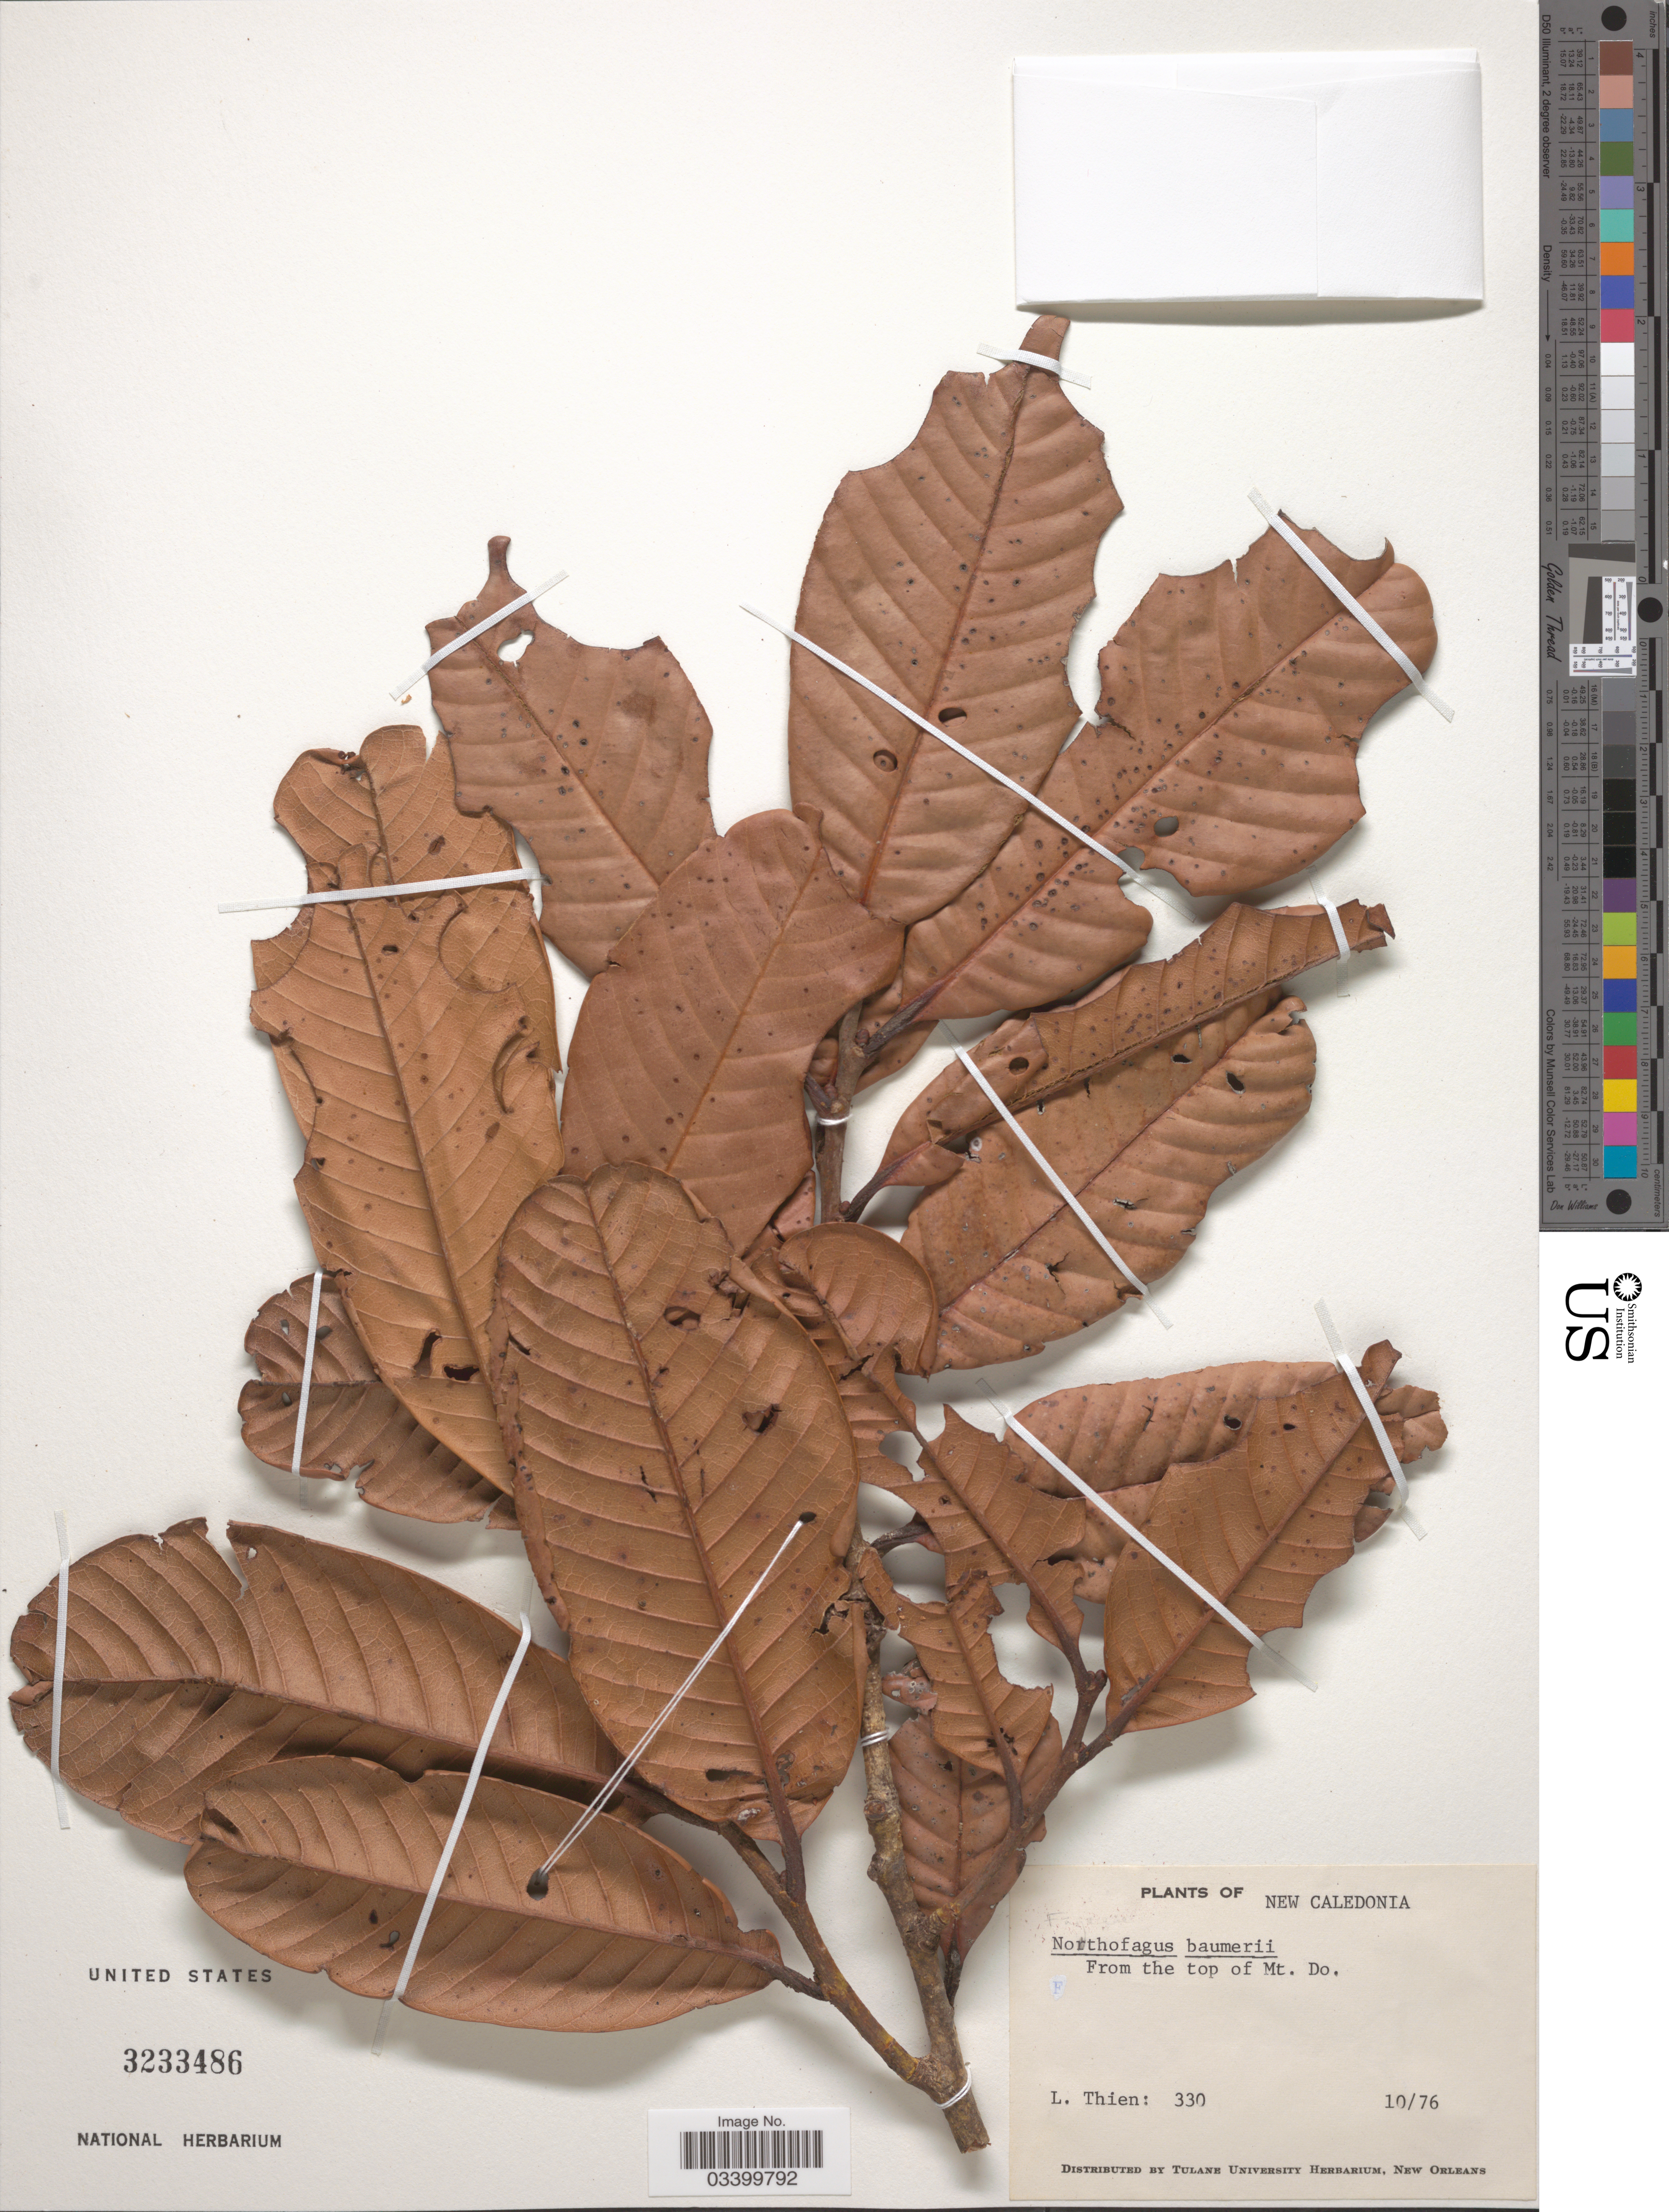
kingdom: Plantae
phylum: Tracheophyta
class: Magnoliopsida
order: Fagales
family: Nothofagaceae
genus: Nothofagus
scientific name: Nothofagus baumanniae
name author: (Baum.-Bod.) Steenis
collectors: L. Thien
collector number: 330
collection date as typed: Transcribed d/m/y: /10/76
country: New Caledonia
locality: From the top of Mt. Do.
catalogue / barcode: US 3233486